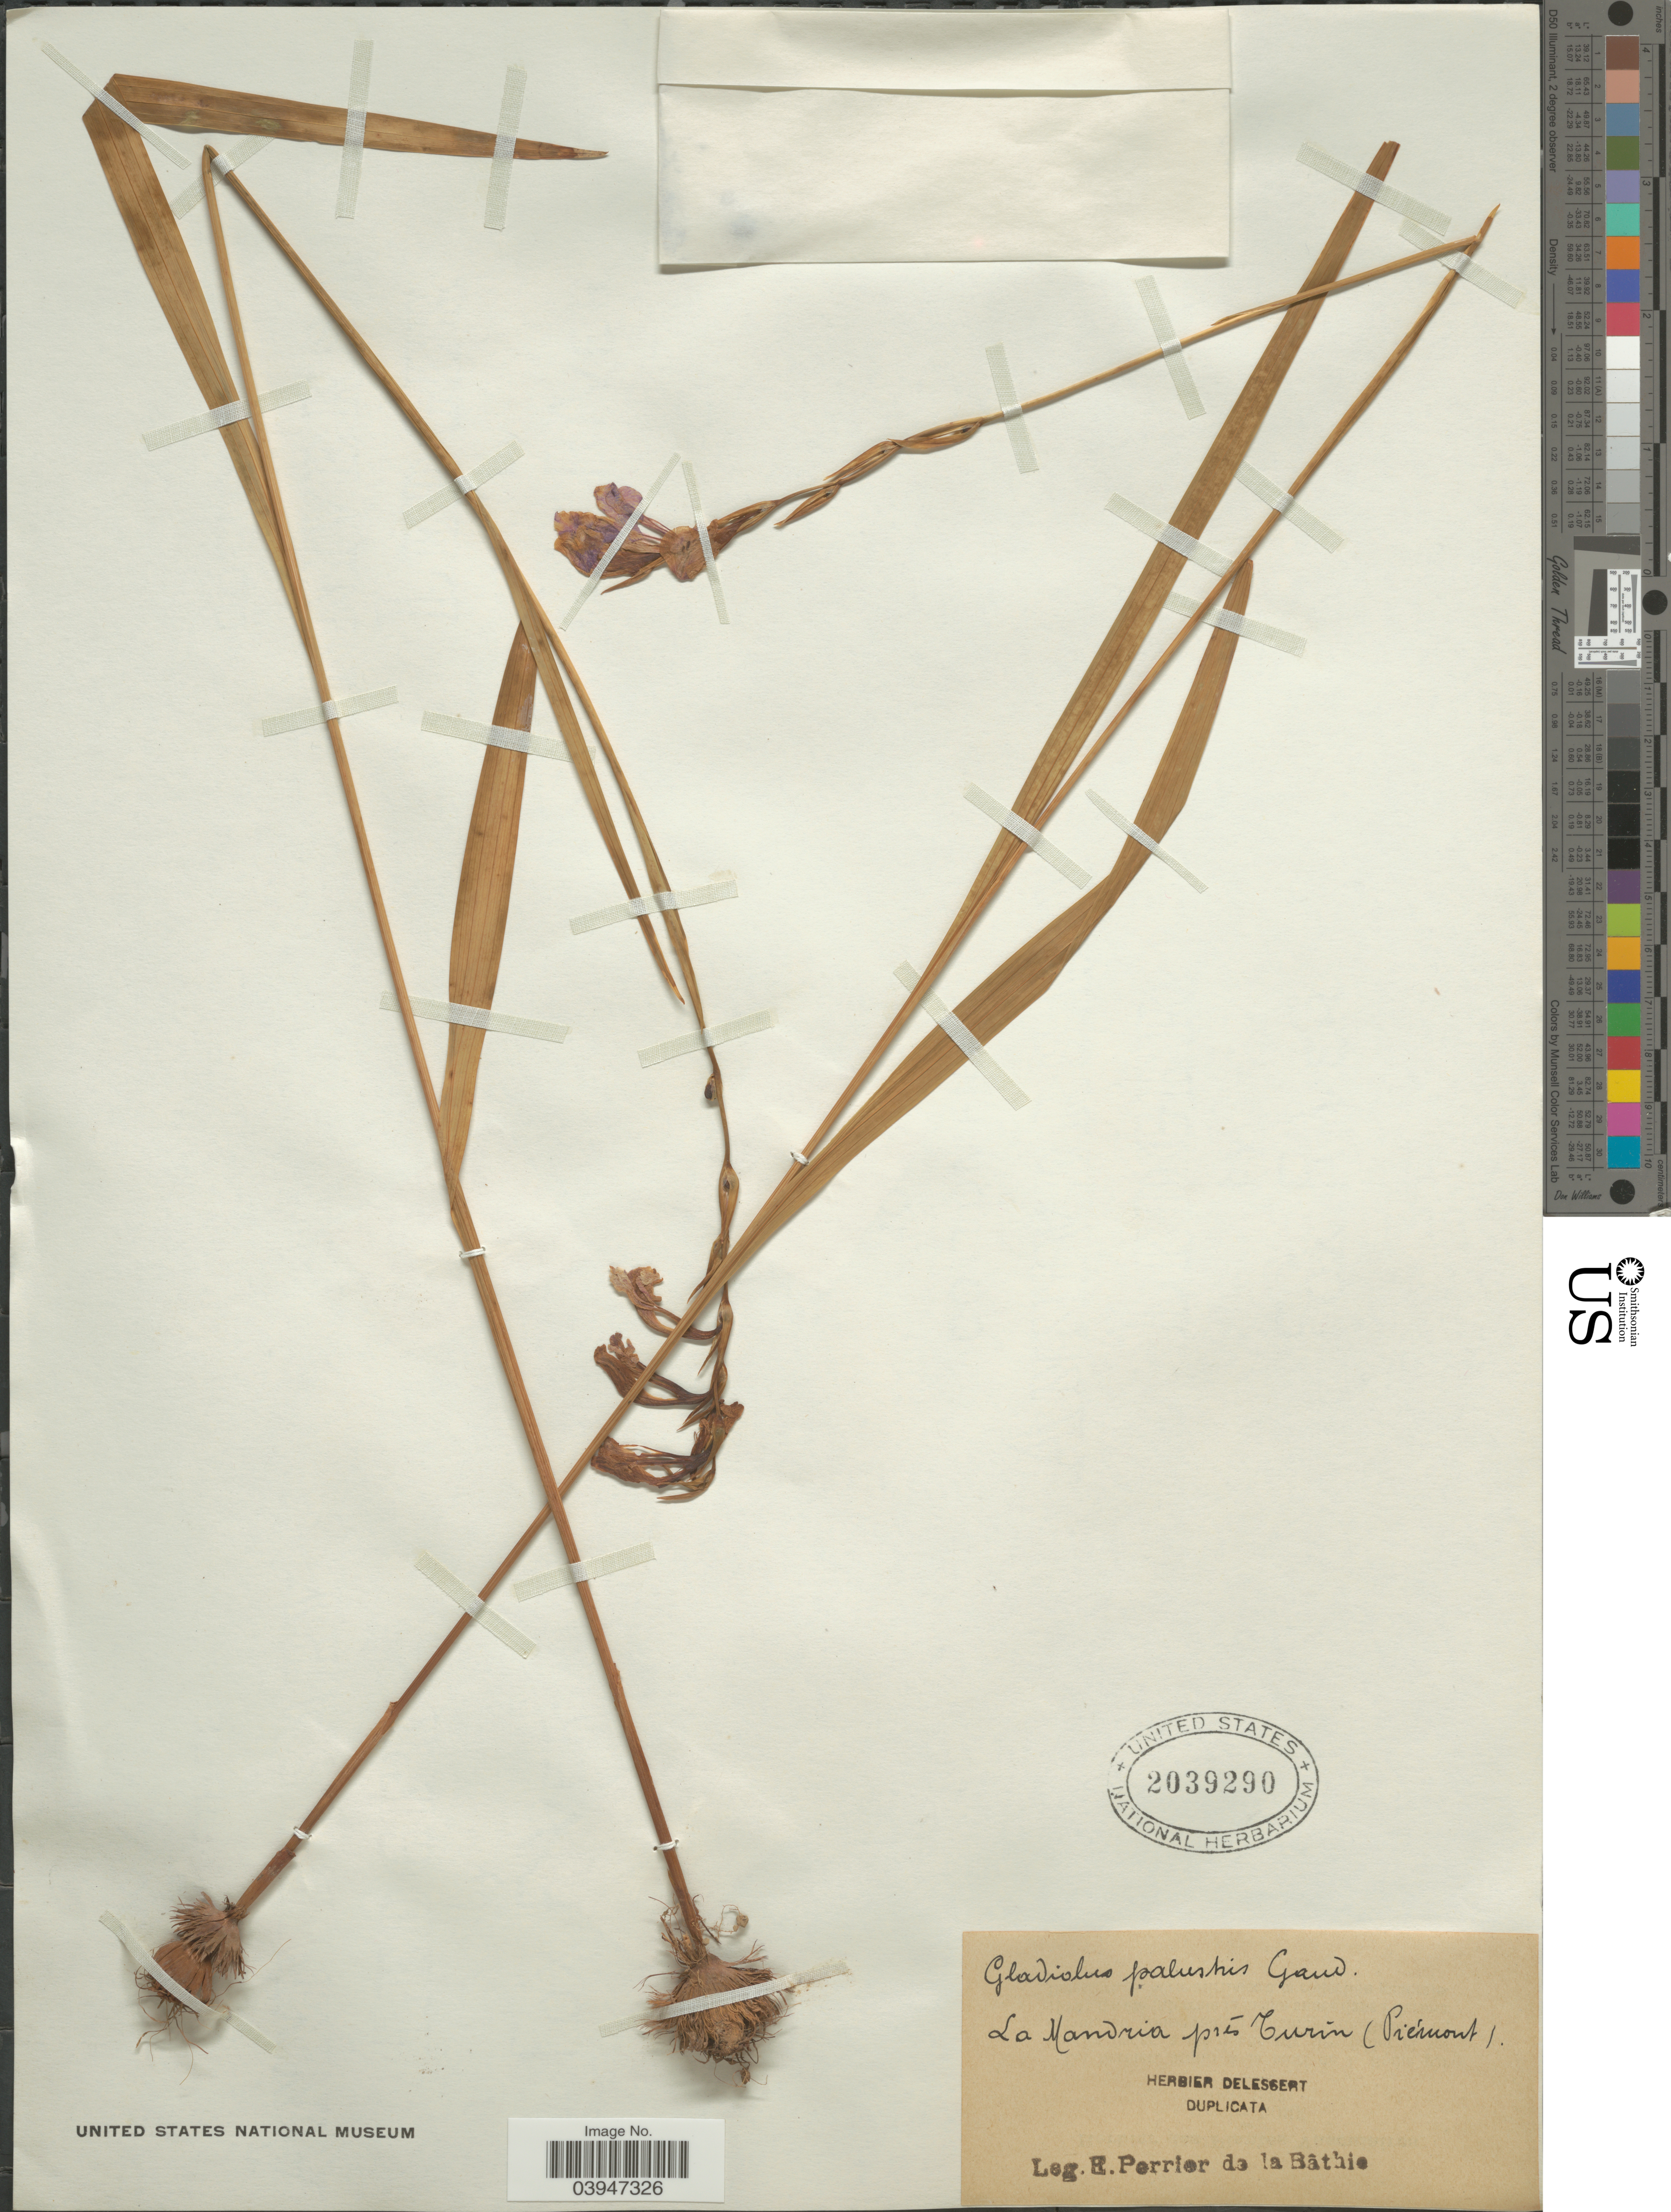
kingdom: Plantae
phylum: Tracheophyta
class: Liliopsida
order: Asparagales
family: Iridaceae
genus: Gladiolus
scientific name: Gladiolus palustris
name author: Gaudin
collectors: E. Perrier de la Bâthie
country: Italy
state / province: Piedmont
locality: La Mandria près Turin (Piémont).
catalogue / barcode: US 2039290